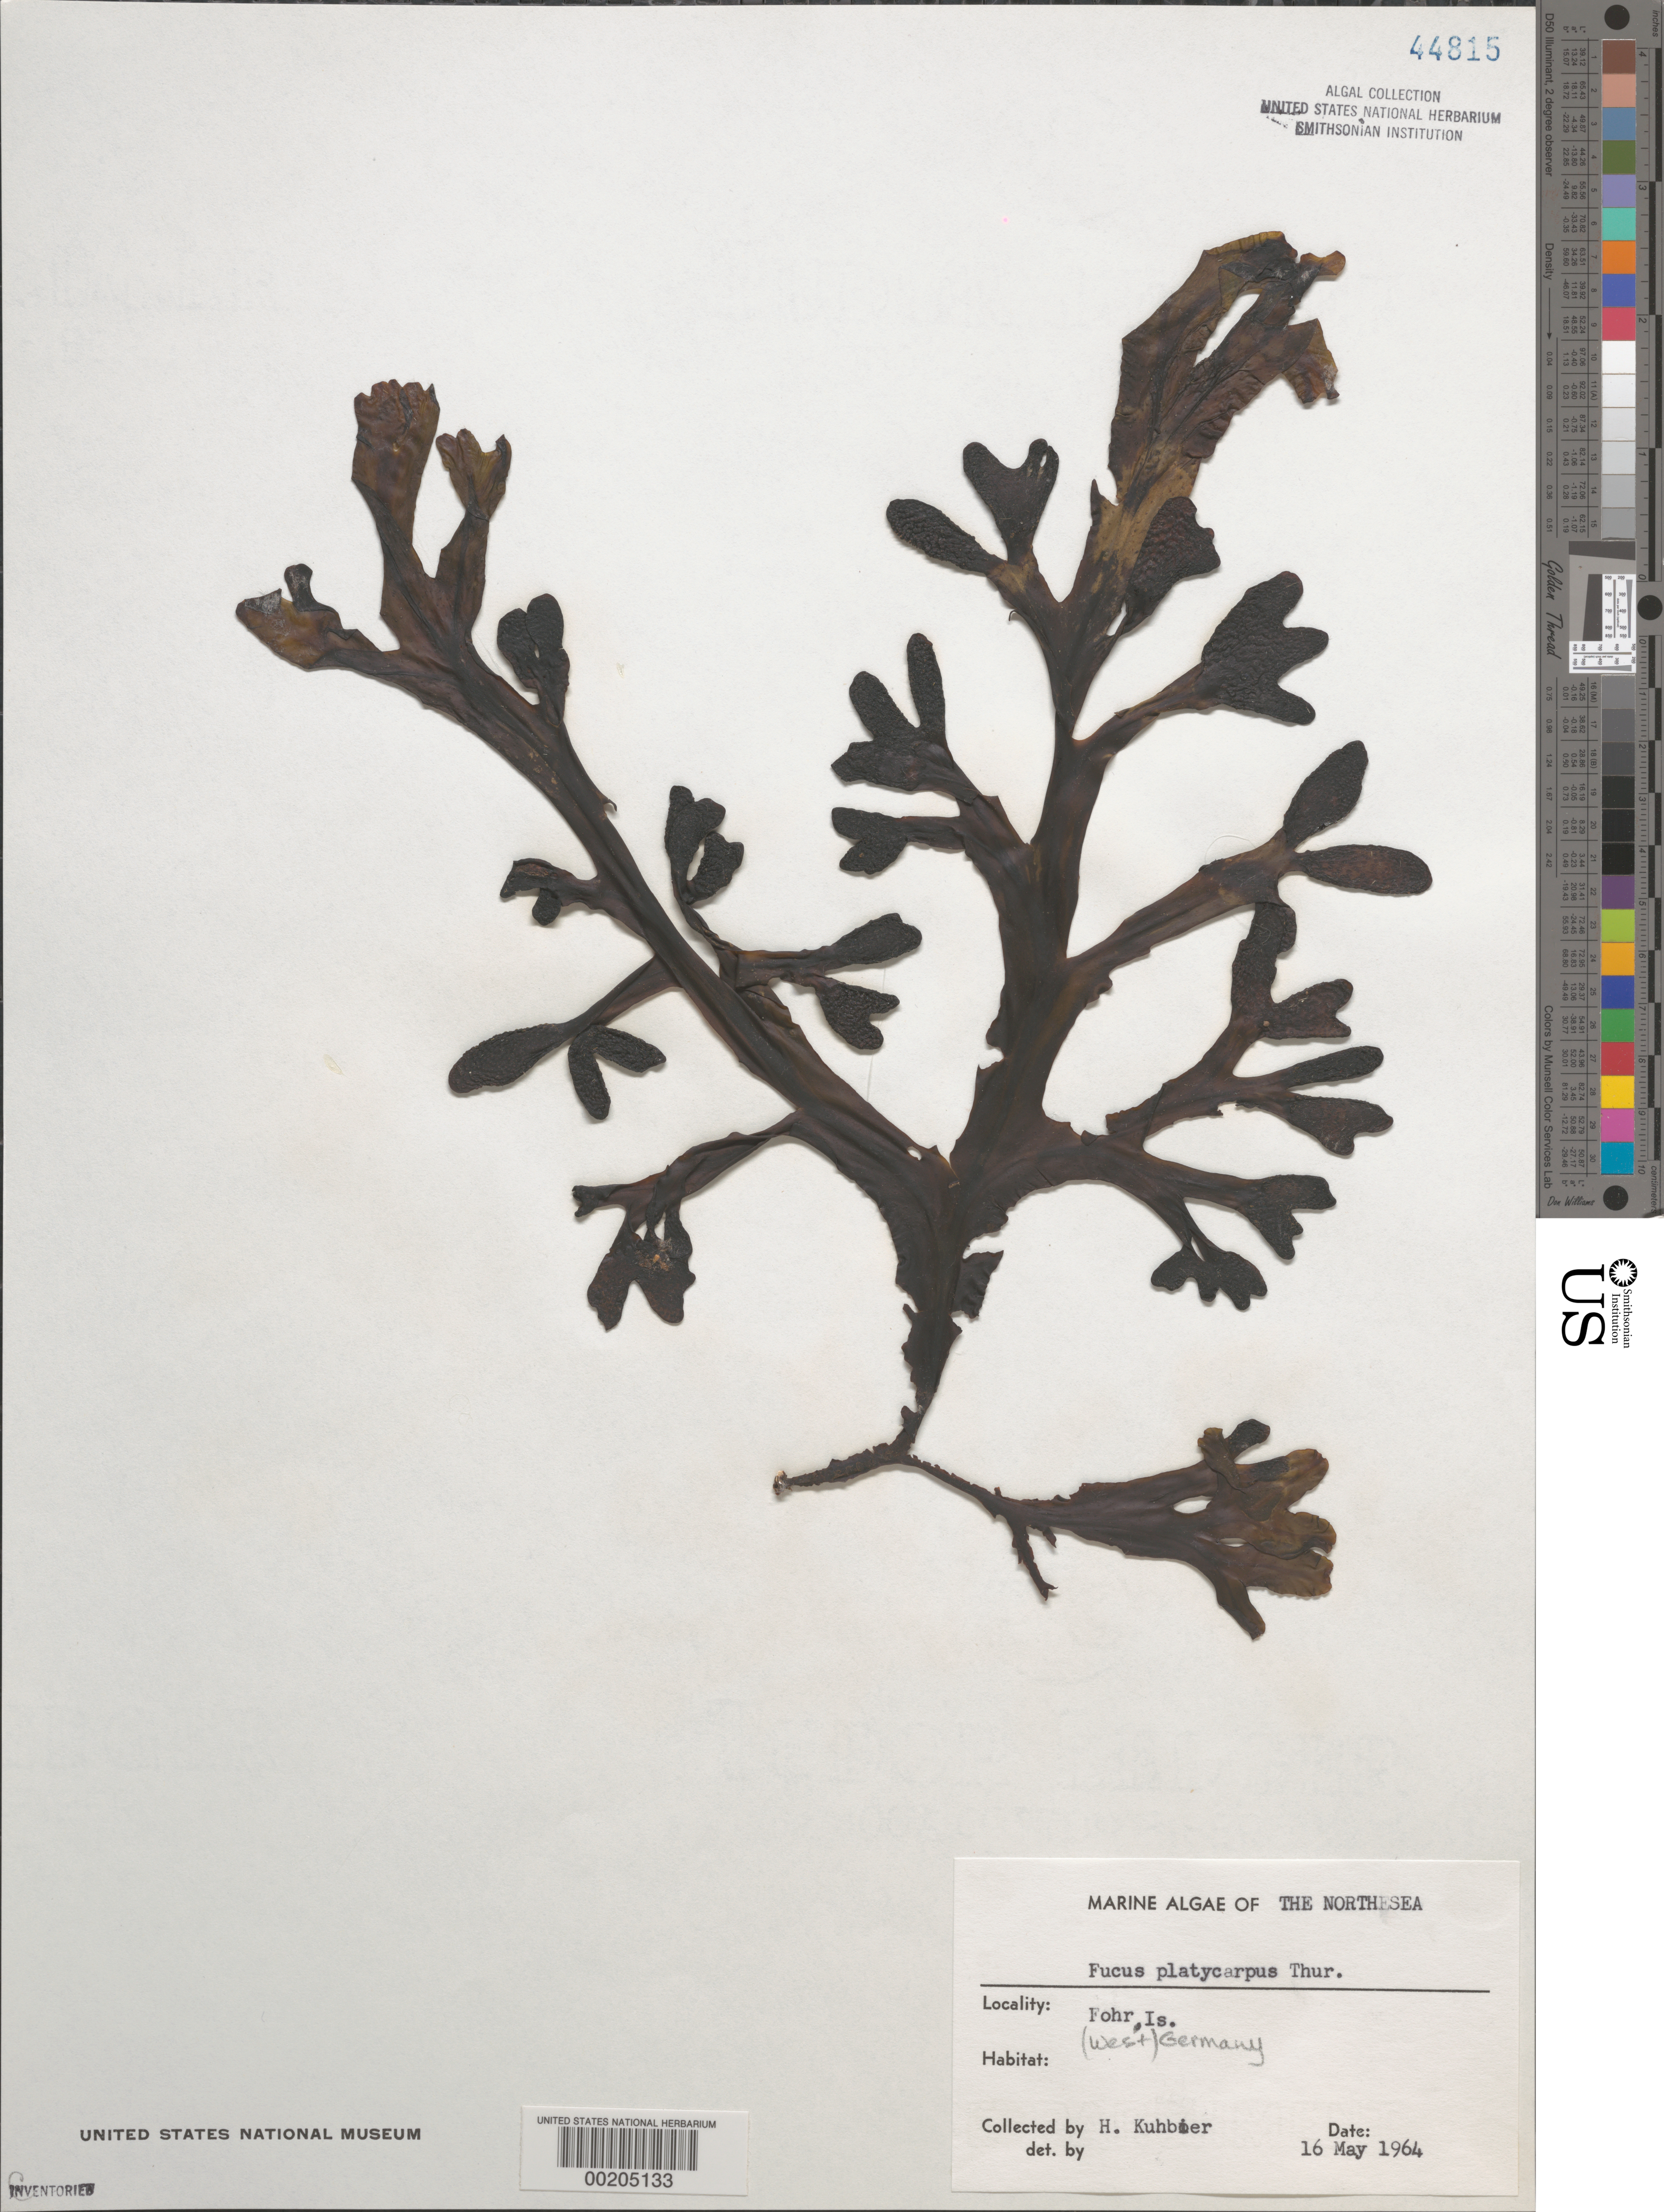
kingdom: Chromista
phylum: Ochrophyta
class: Phaeophyceae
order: Fucales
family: Fucaceae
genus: Fucus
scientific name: Fucus macroguiryi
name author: Almeida et al.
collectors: H. Kuhbier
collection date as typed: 16 May 1964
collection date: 1964-05-16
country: Germany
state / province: Schleswig-Holstein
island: Fohr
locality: North Sea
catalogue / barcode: US 44815